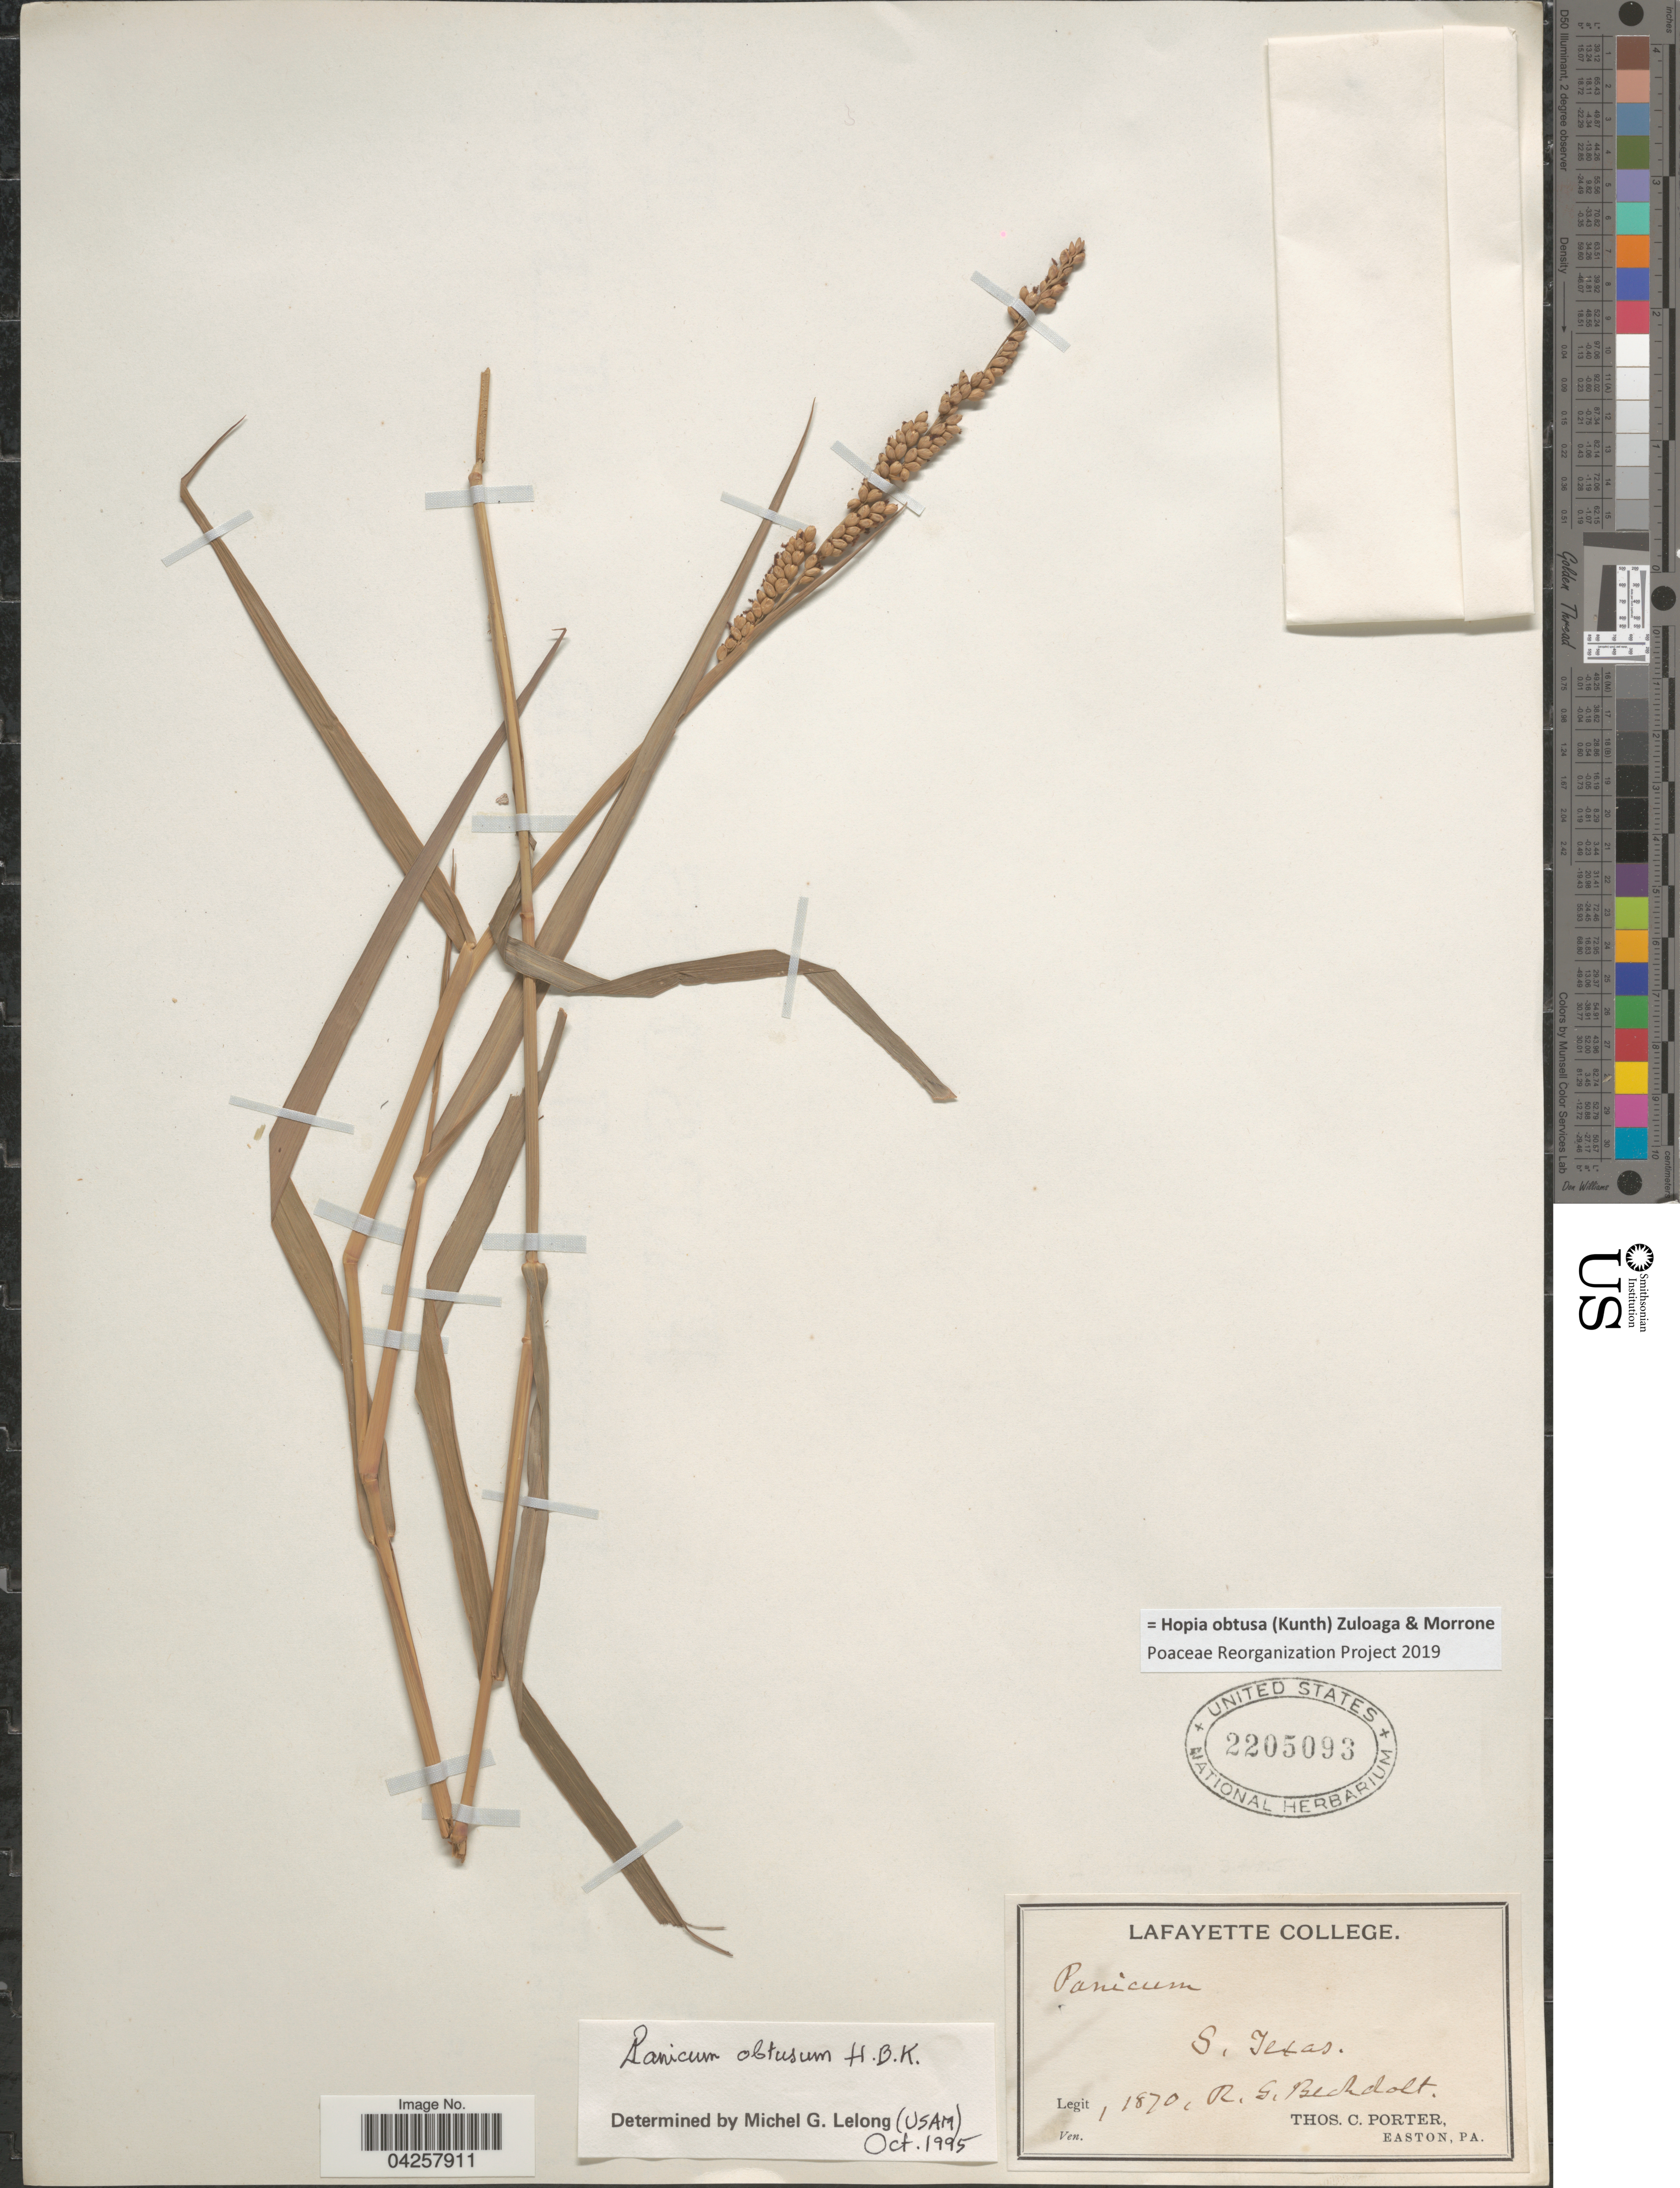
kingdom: Plantae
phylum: Tracheophyta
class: Liliopsida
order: Poales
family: Poaceae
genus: Hopia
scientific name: Hopia obtusa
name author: (Kunth) Zuloaga & Morrone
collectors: R. Bechdolt & T. C. Porter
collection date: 1870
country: United States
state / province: Texas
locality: S. Texas.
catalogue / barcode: US 2205093